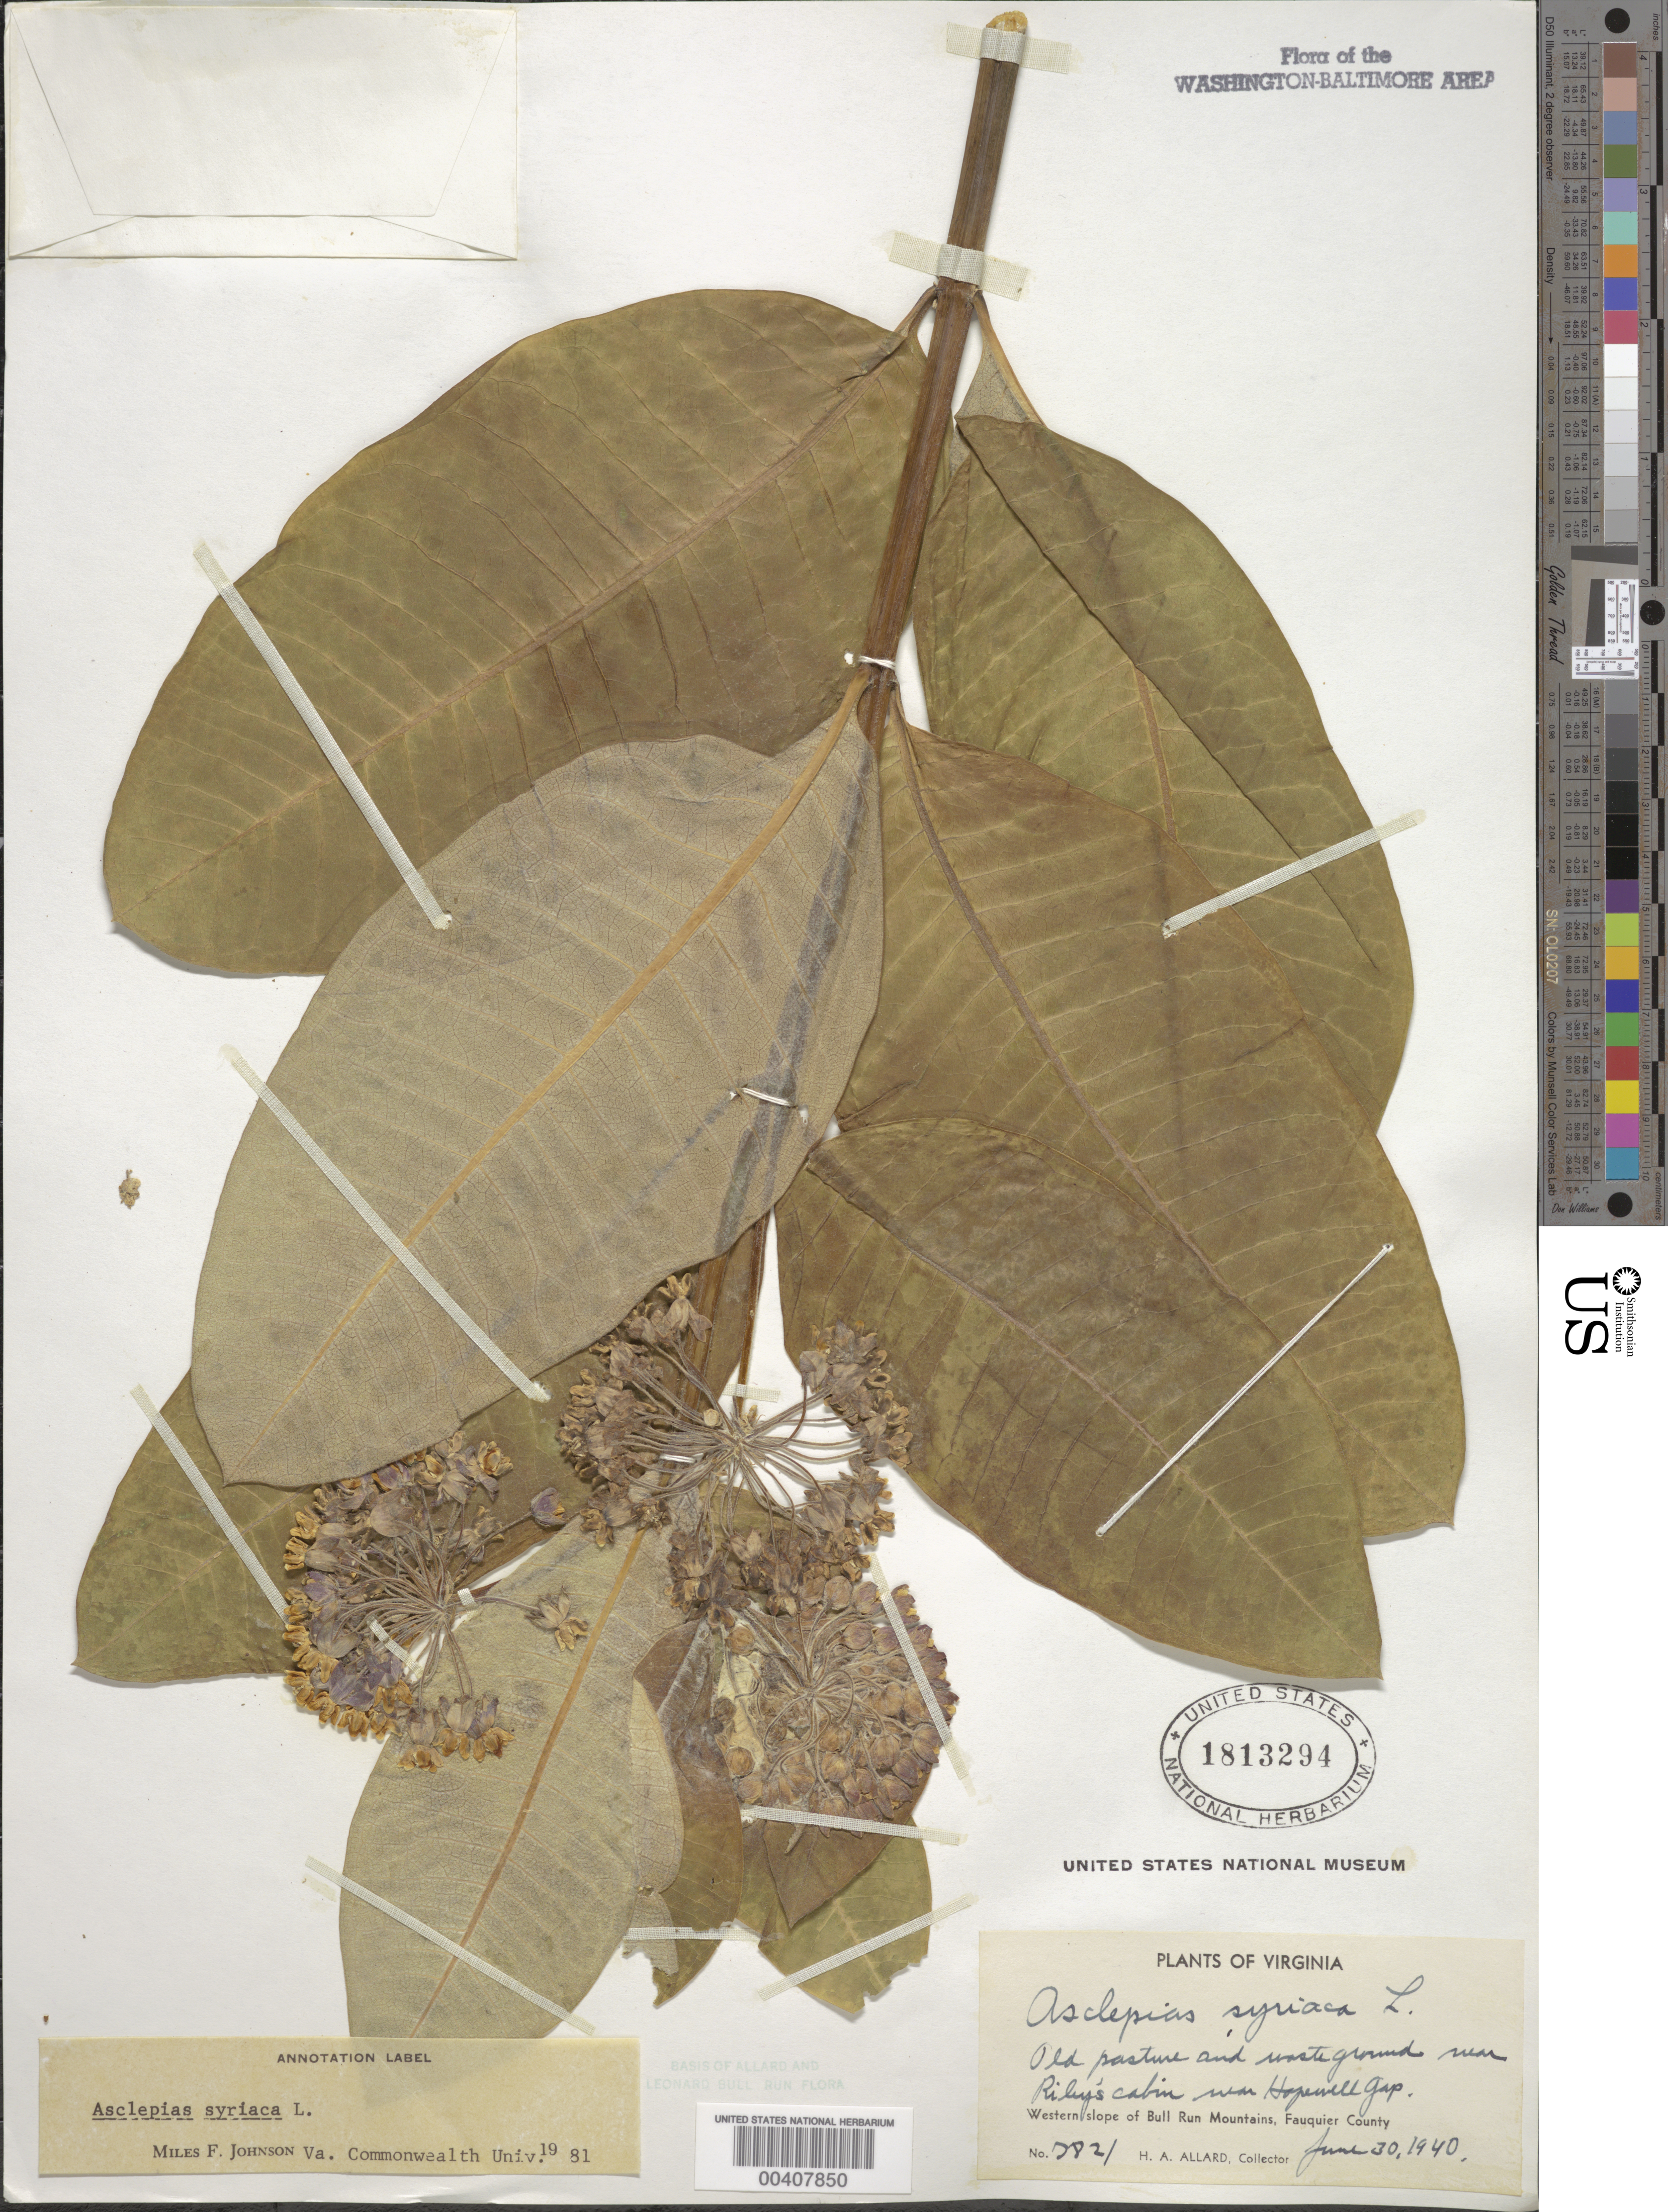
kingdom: Plantae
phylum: Tracheophyta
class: Magnoliopsida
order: Gentianales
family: Apocynaceae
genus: Asclepias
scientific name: Asclepias syriaca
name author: L.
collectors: H. A. Allard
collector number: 7821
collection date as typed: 30 Jun 1940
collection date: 1940-06-30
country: United States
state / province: Virginia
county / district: Fauquier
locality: Near Hopewell Gap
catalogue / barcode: US 1813294